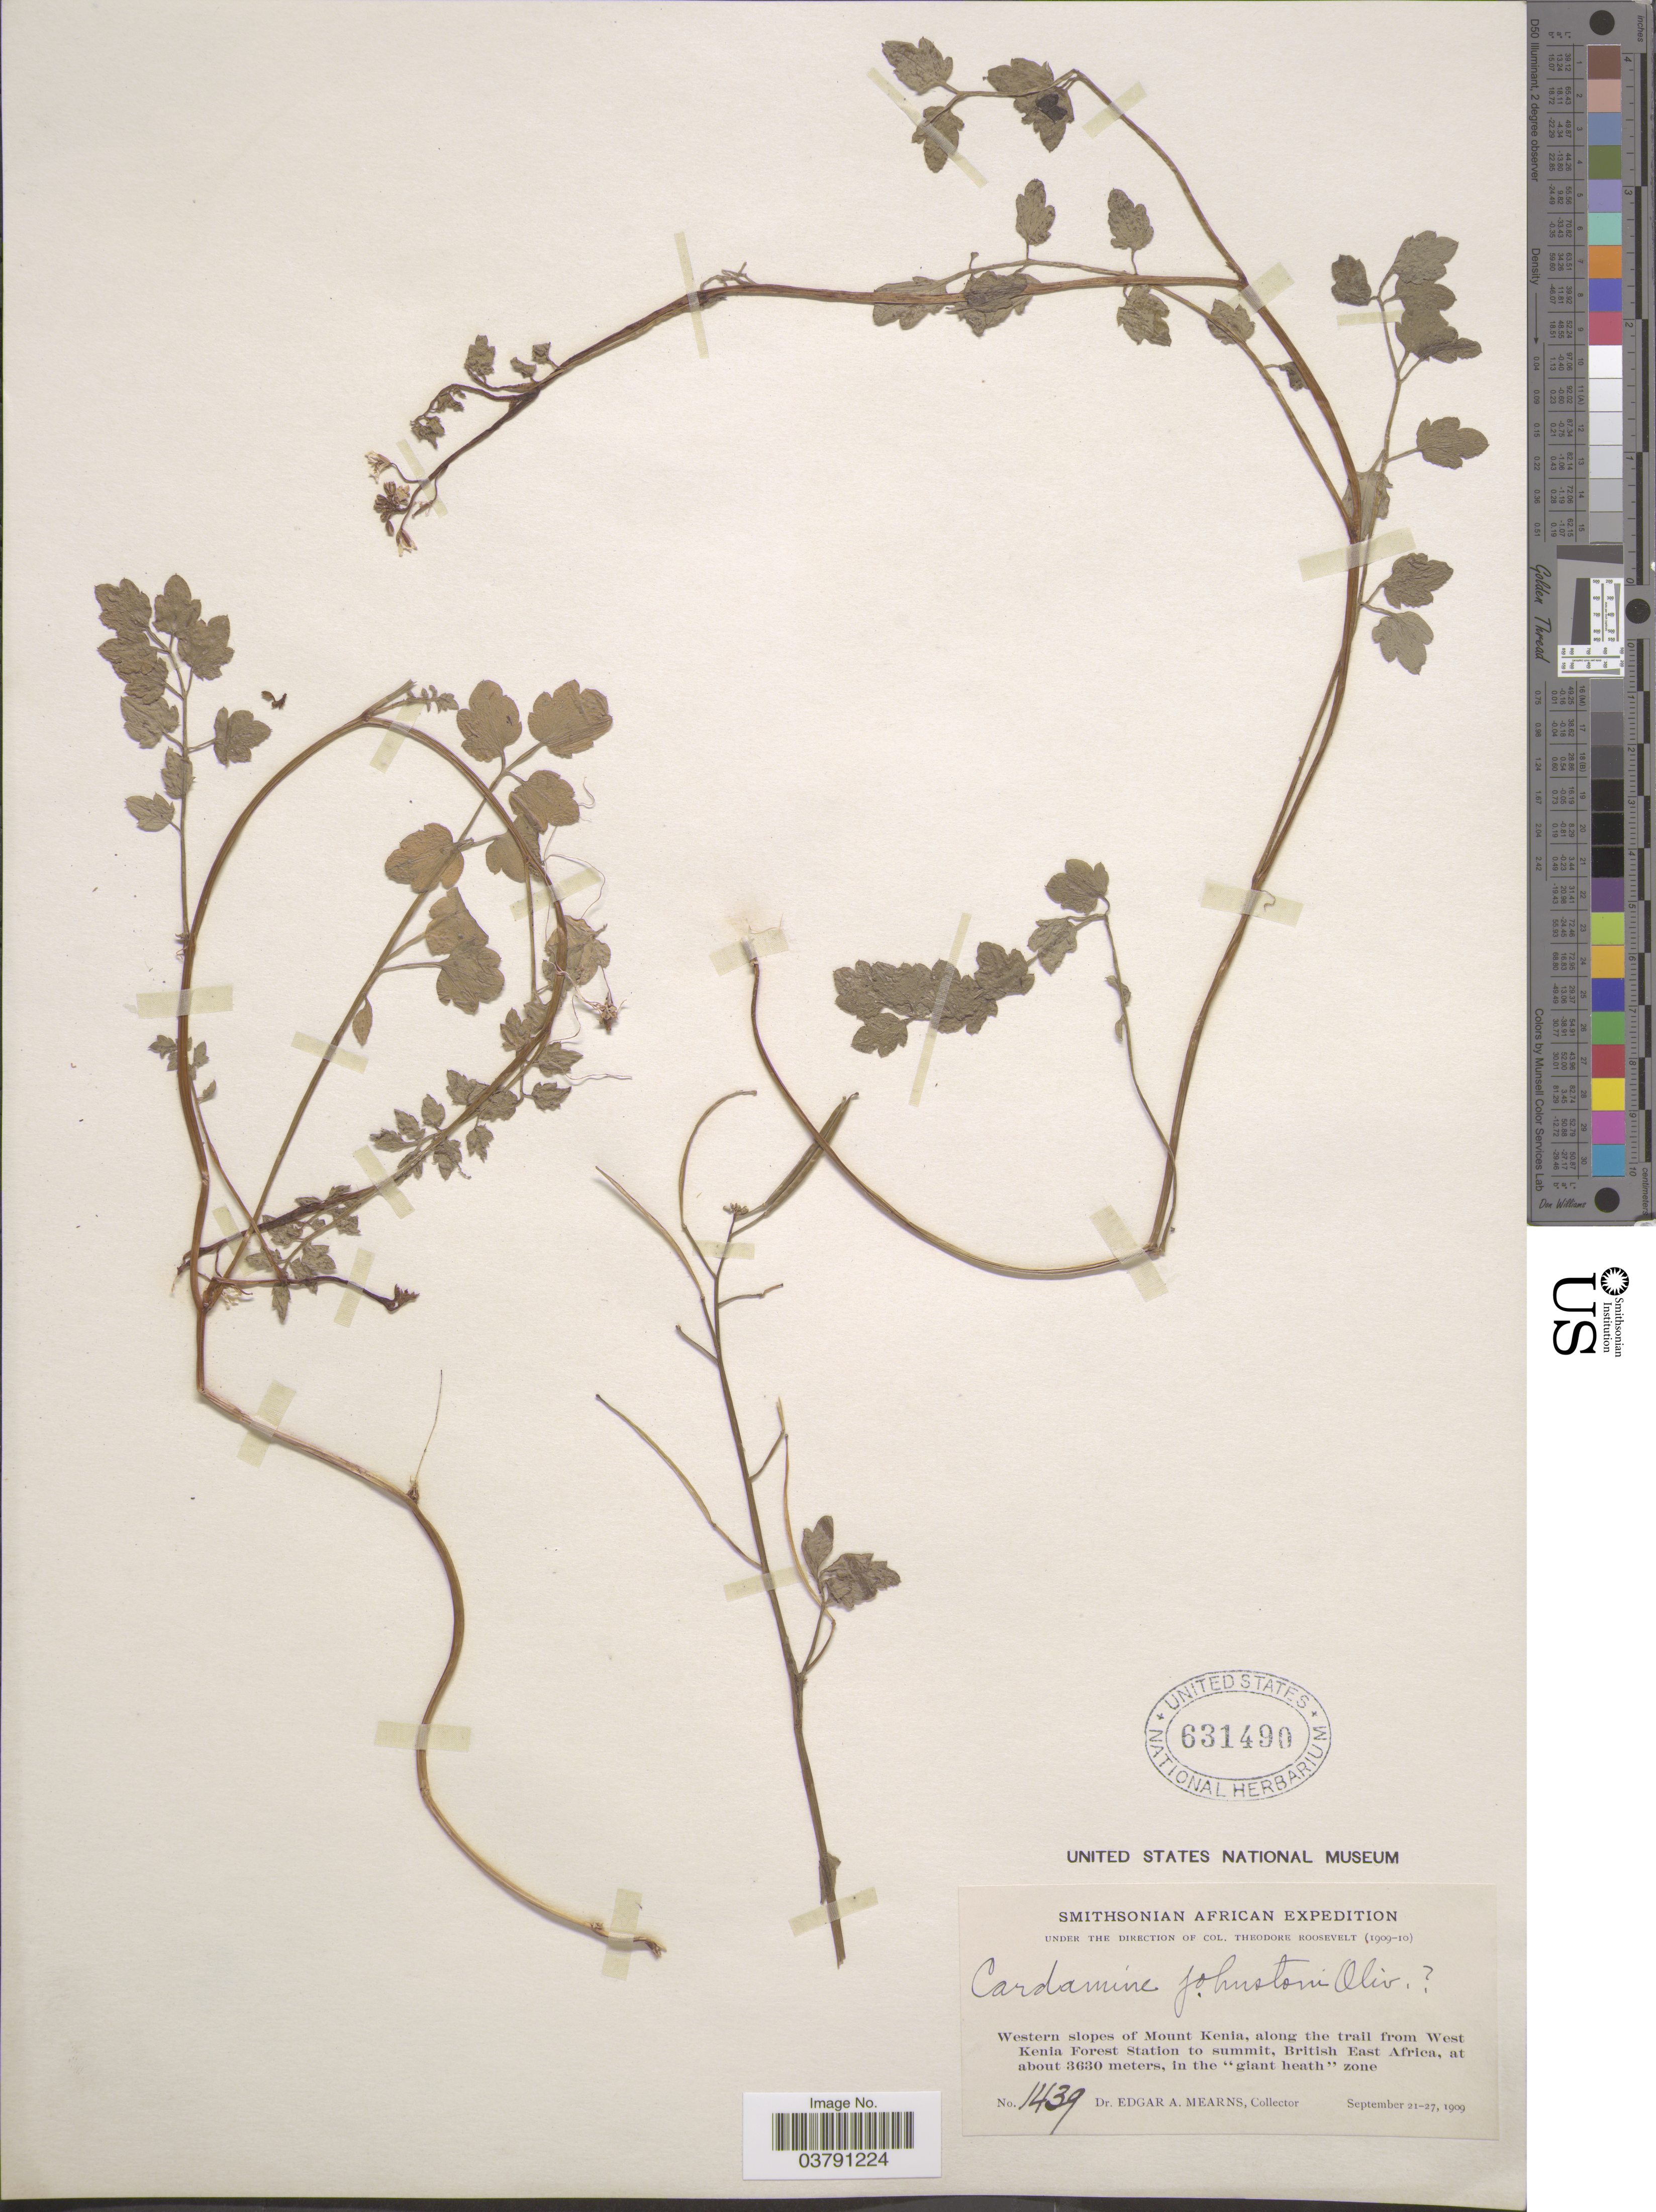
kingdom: Plantae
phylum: Tracheophyta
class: Magnoliopsida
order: Brassicales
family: Brassicaceae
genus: Cardamine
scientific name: Cardamine johnstonii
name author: Oliv.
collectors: E. A. Mearns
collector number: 1439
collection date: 1909-09-21/1909-09-27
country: Kenya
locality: Western slopes of Mount Kenia, along the trail from West Kenia Forest Station to summit, British East Africa.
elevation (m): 3630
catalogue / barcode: US 631490